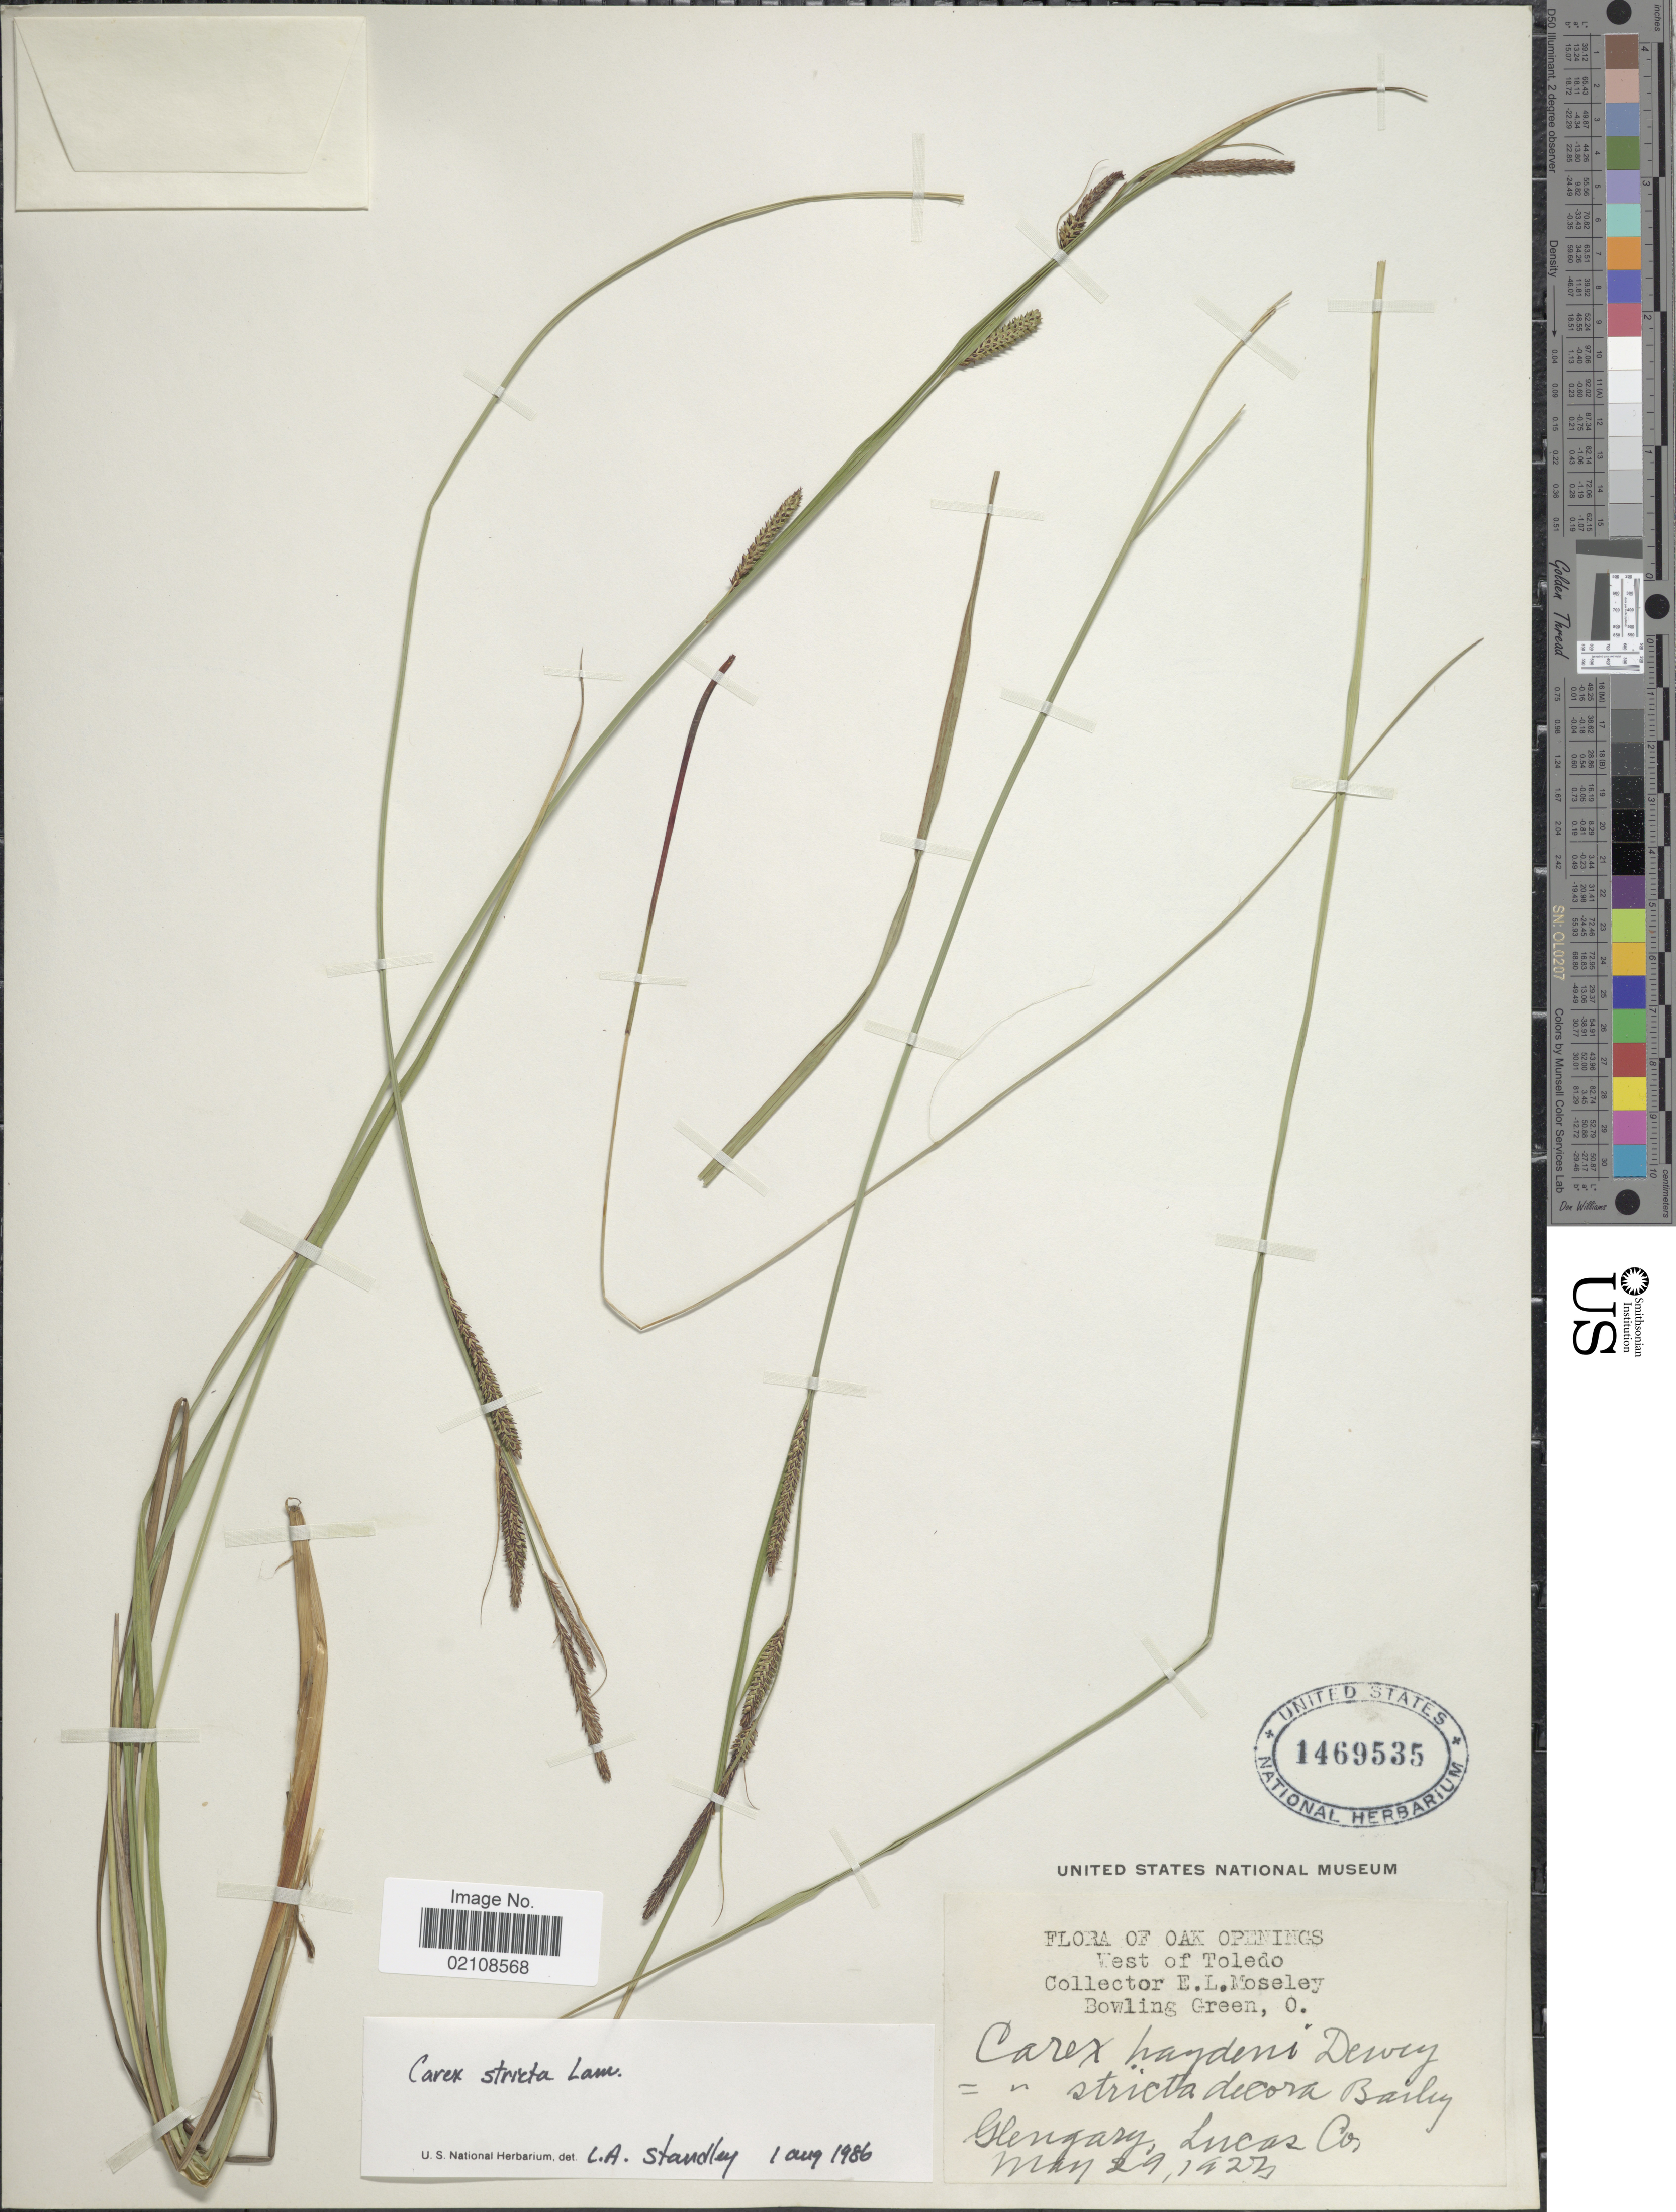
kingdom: Plantae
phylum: Tracheophyta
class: Liliopsida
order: Poales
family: Cyperaceae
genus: Carex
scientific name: Carex emoryi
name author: Dewey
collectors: E. Moseley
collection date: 1923-05-29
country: United States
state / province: Ohio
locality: Oak Openings. West of Toledo. Bowling Green. Glengary, Lucas Co.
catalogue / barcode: US 1469535